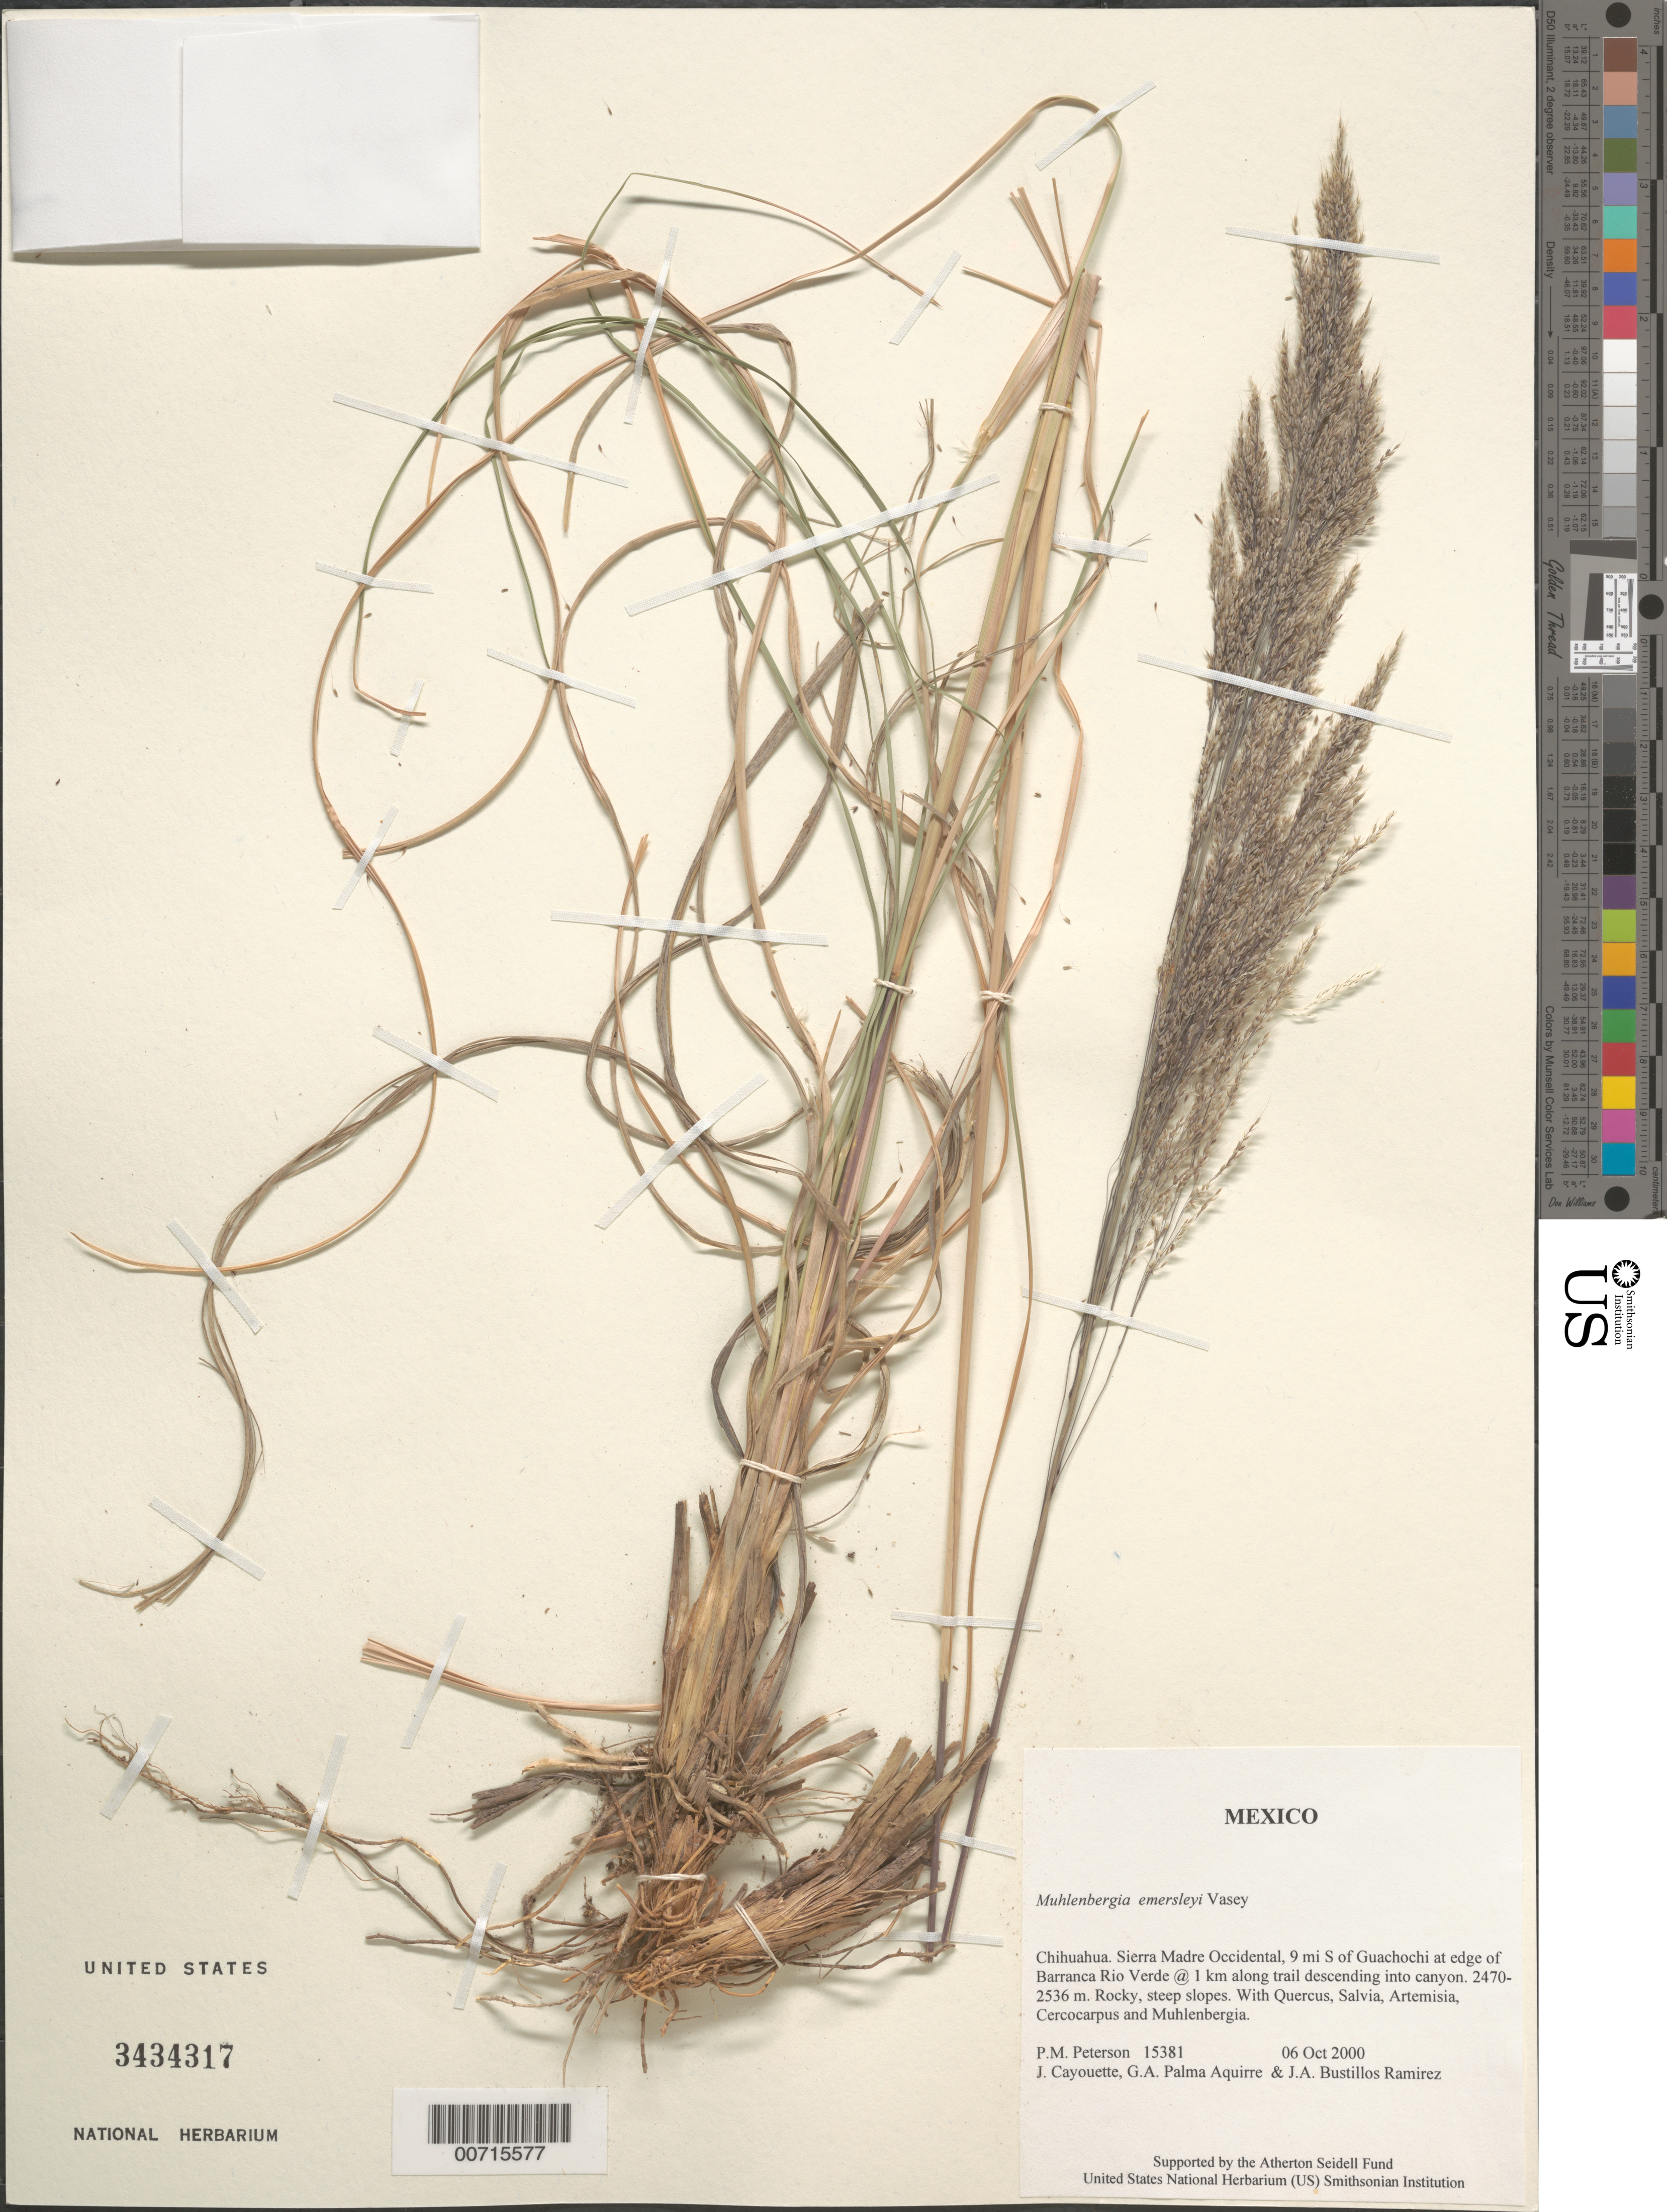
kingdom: Plantae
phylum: Tracheophyta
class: Liliopsida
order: Poales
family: Poaceae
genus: Muhlenbergia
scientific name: Muhlenbergia emersleyi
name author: Vasey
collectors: P. M. Peterson, J. Cayouette, G. Palma Aquirre & J. Bustillos Ramírez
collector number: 15381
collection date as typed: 06 Oct 2000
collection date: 2000-10-06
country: Mexico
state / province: Chihuahua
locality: Sierra Madre Occidental, 9 mi S of Guachochi at edge of Barranca Rio Verde @ 1 km along trail descending into canyon.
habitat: Rocky, steep slopes.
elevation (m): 2470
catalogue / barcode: US 3434317